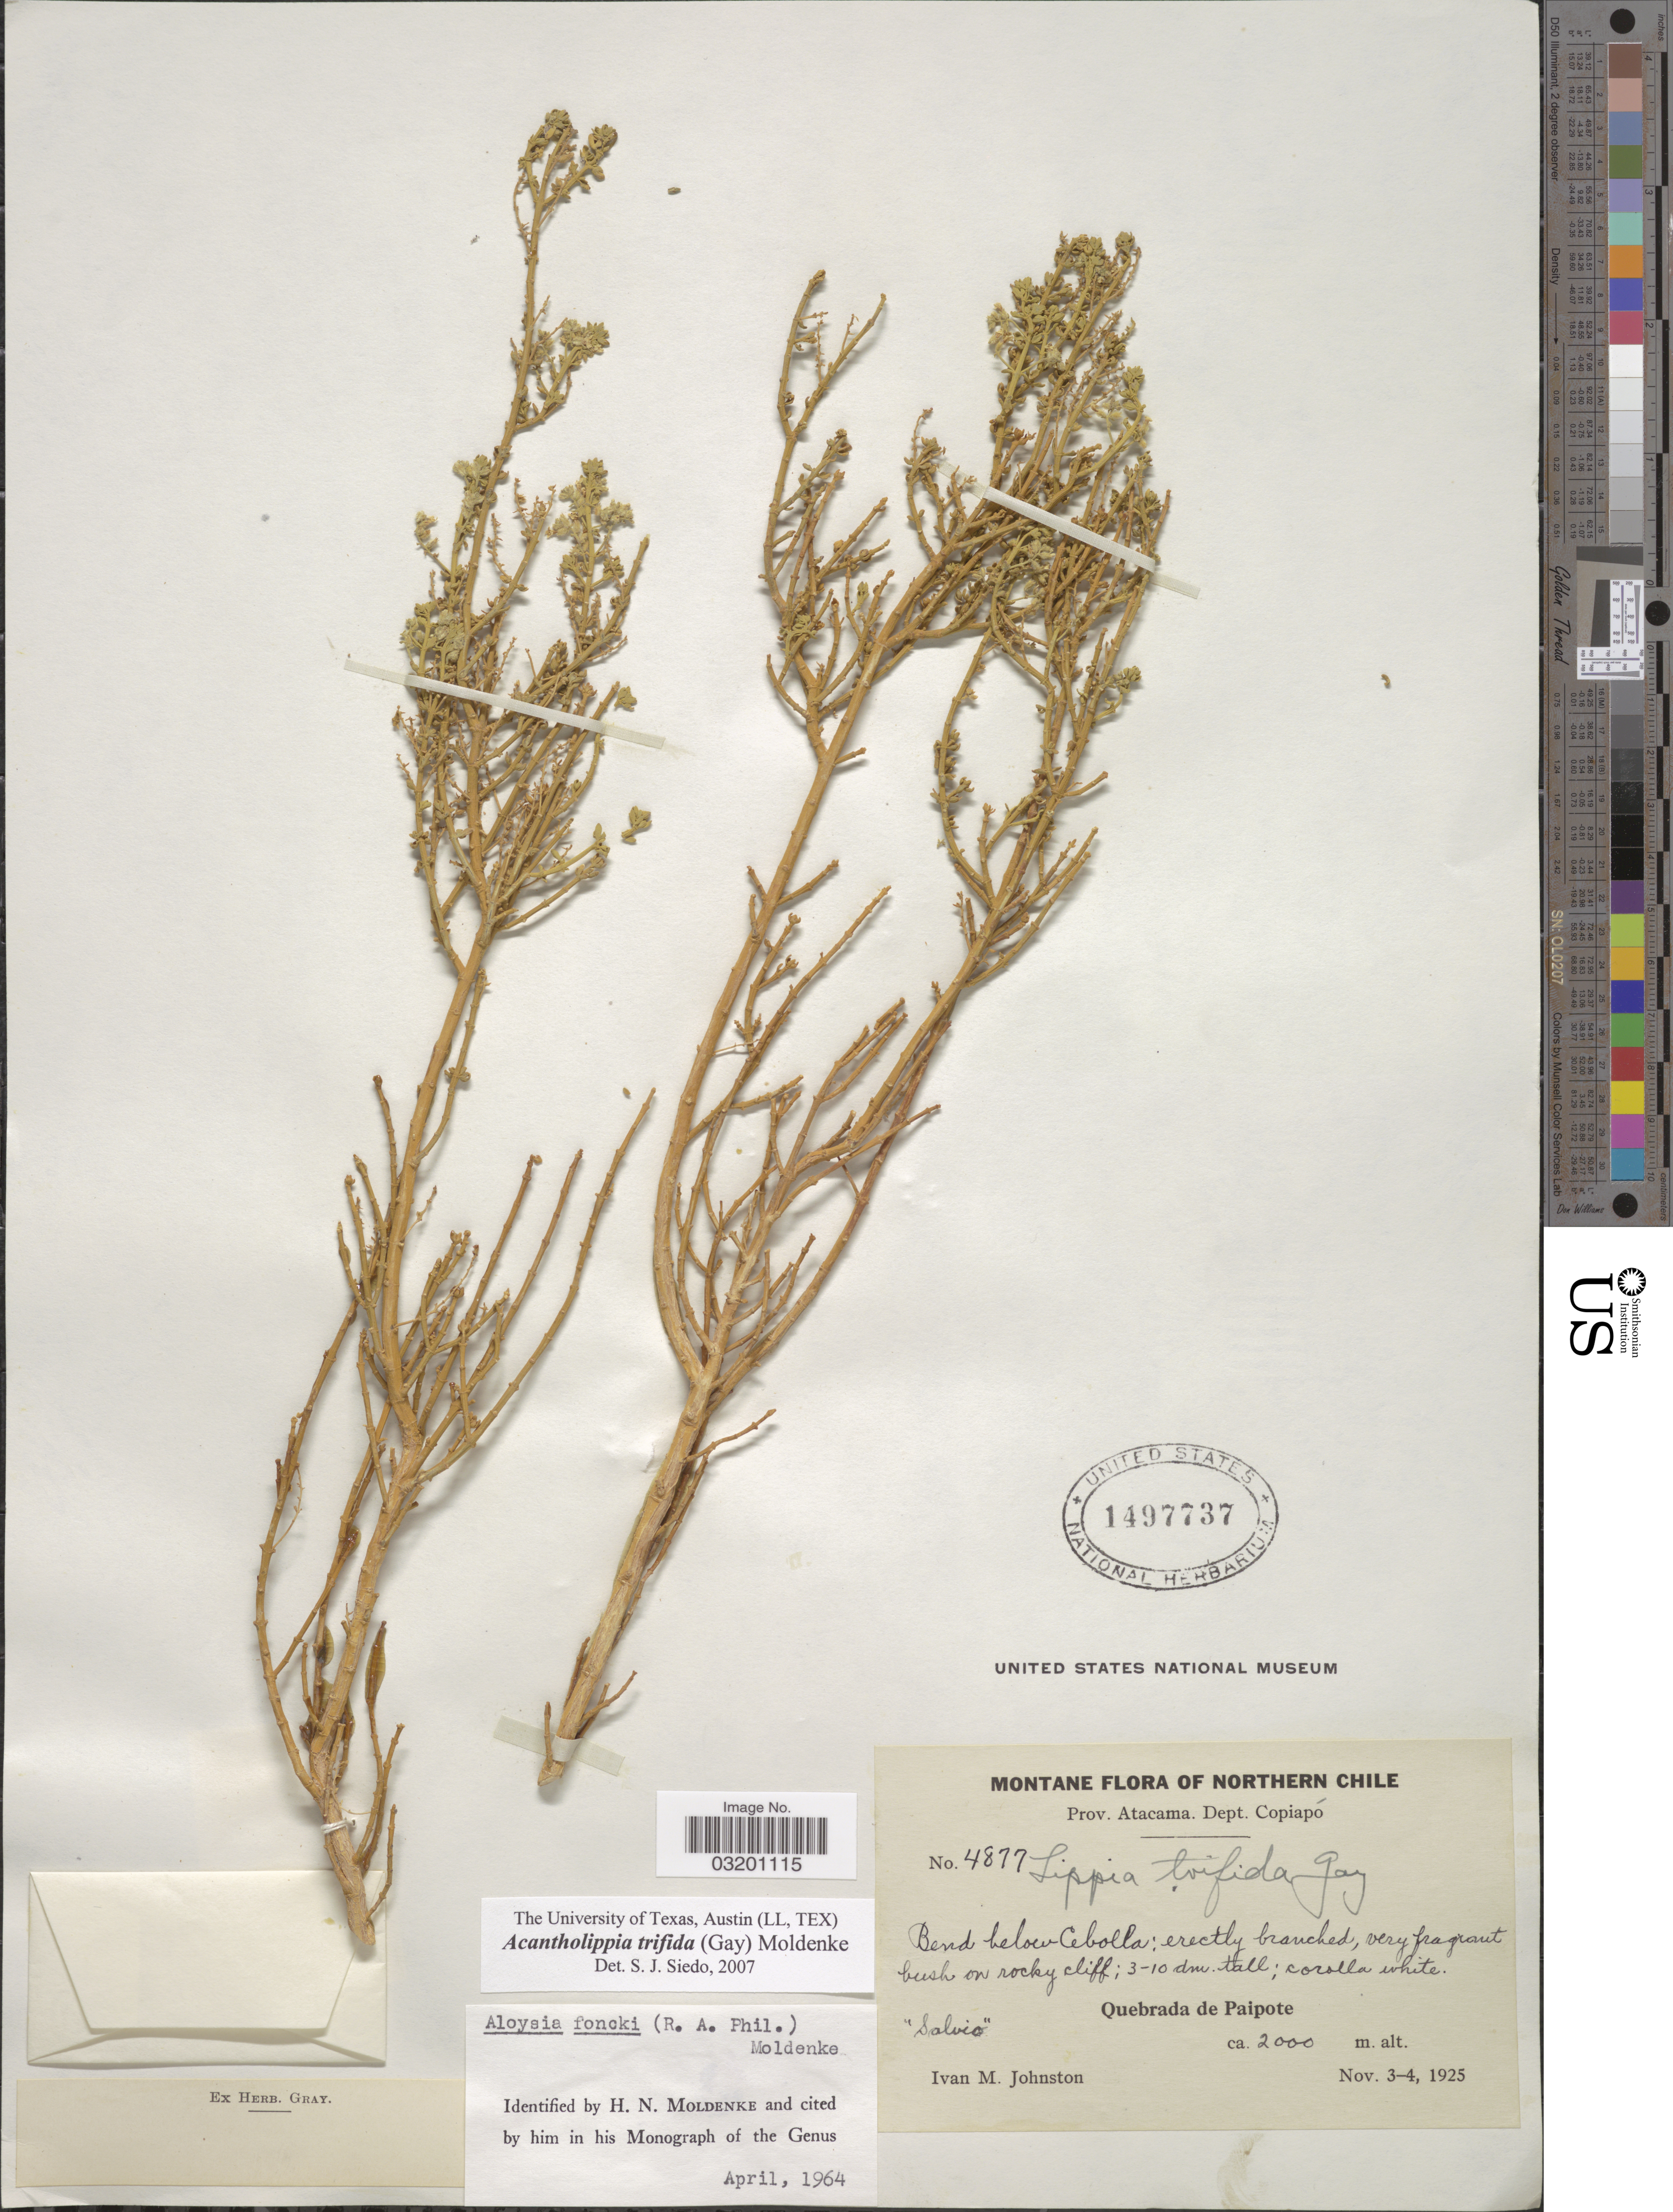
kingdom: Plantae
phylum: Tracheophyta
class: Magnoliopsida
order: Lamiales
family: Verbenaceae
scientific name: Acantholippa trifida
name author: (Gay) Moldenke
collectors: I.M. Johnston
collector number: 4877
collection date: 1925-11-03/1925-11-04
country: Chile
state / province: Atacama (III)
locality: Northern Chile. Dept. Copiapó. Bend below Cebolla. Quebrada de Paipote.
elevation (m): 2000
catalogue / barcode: US 1497737